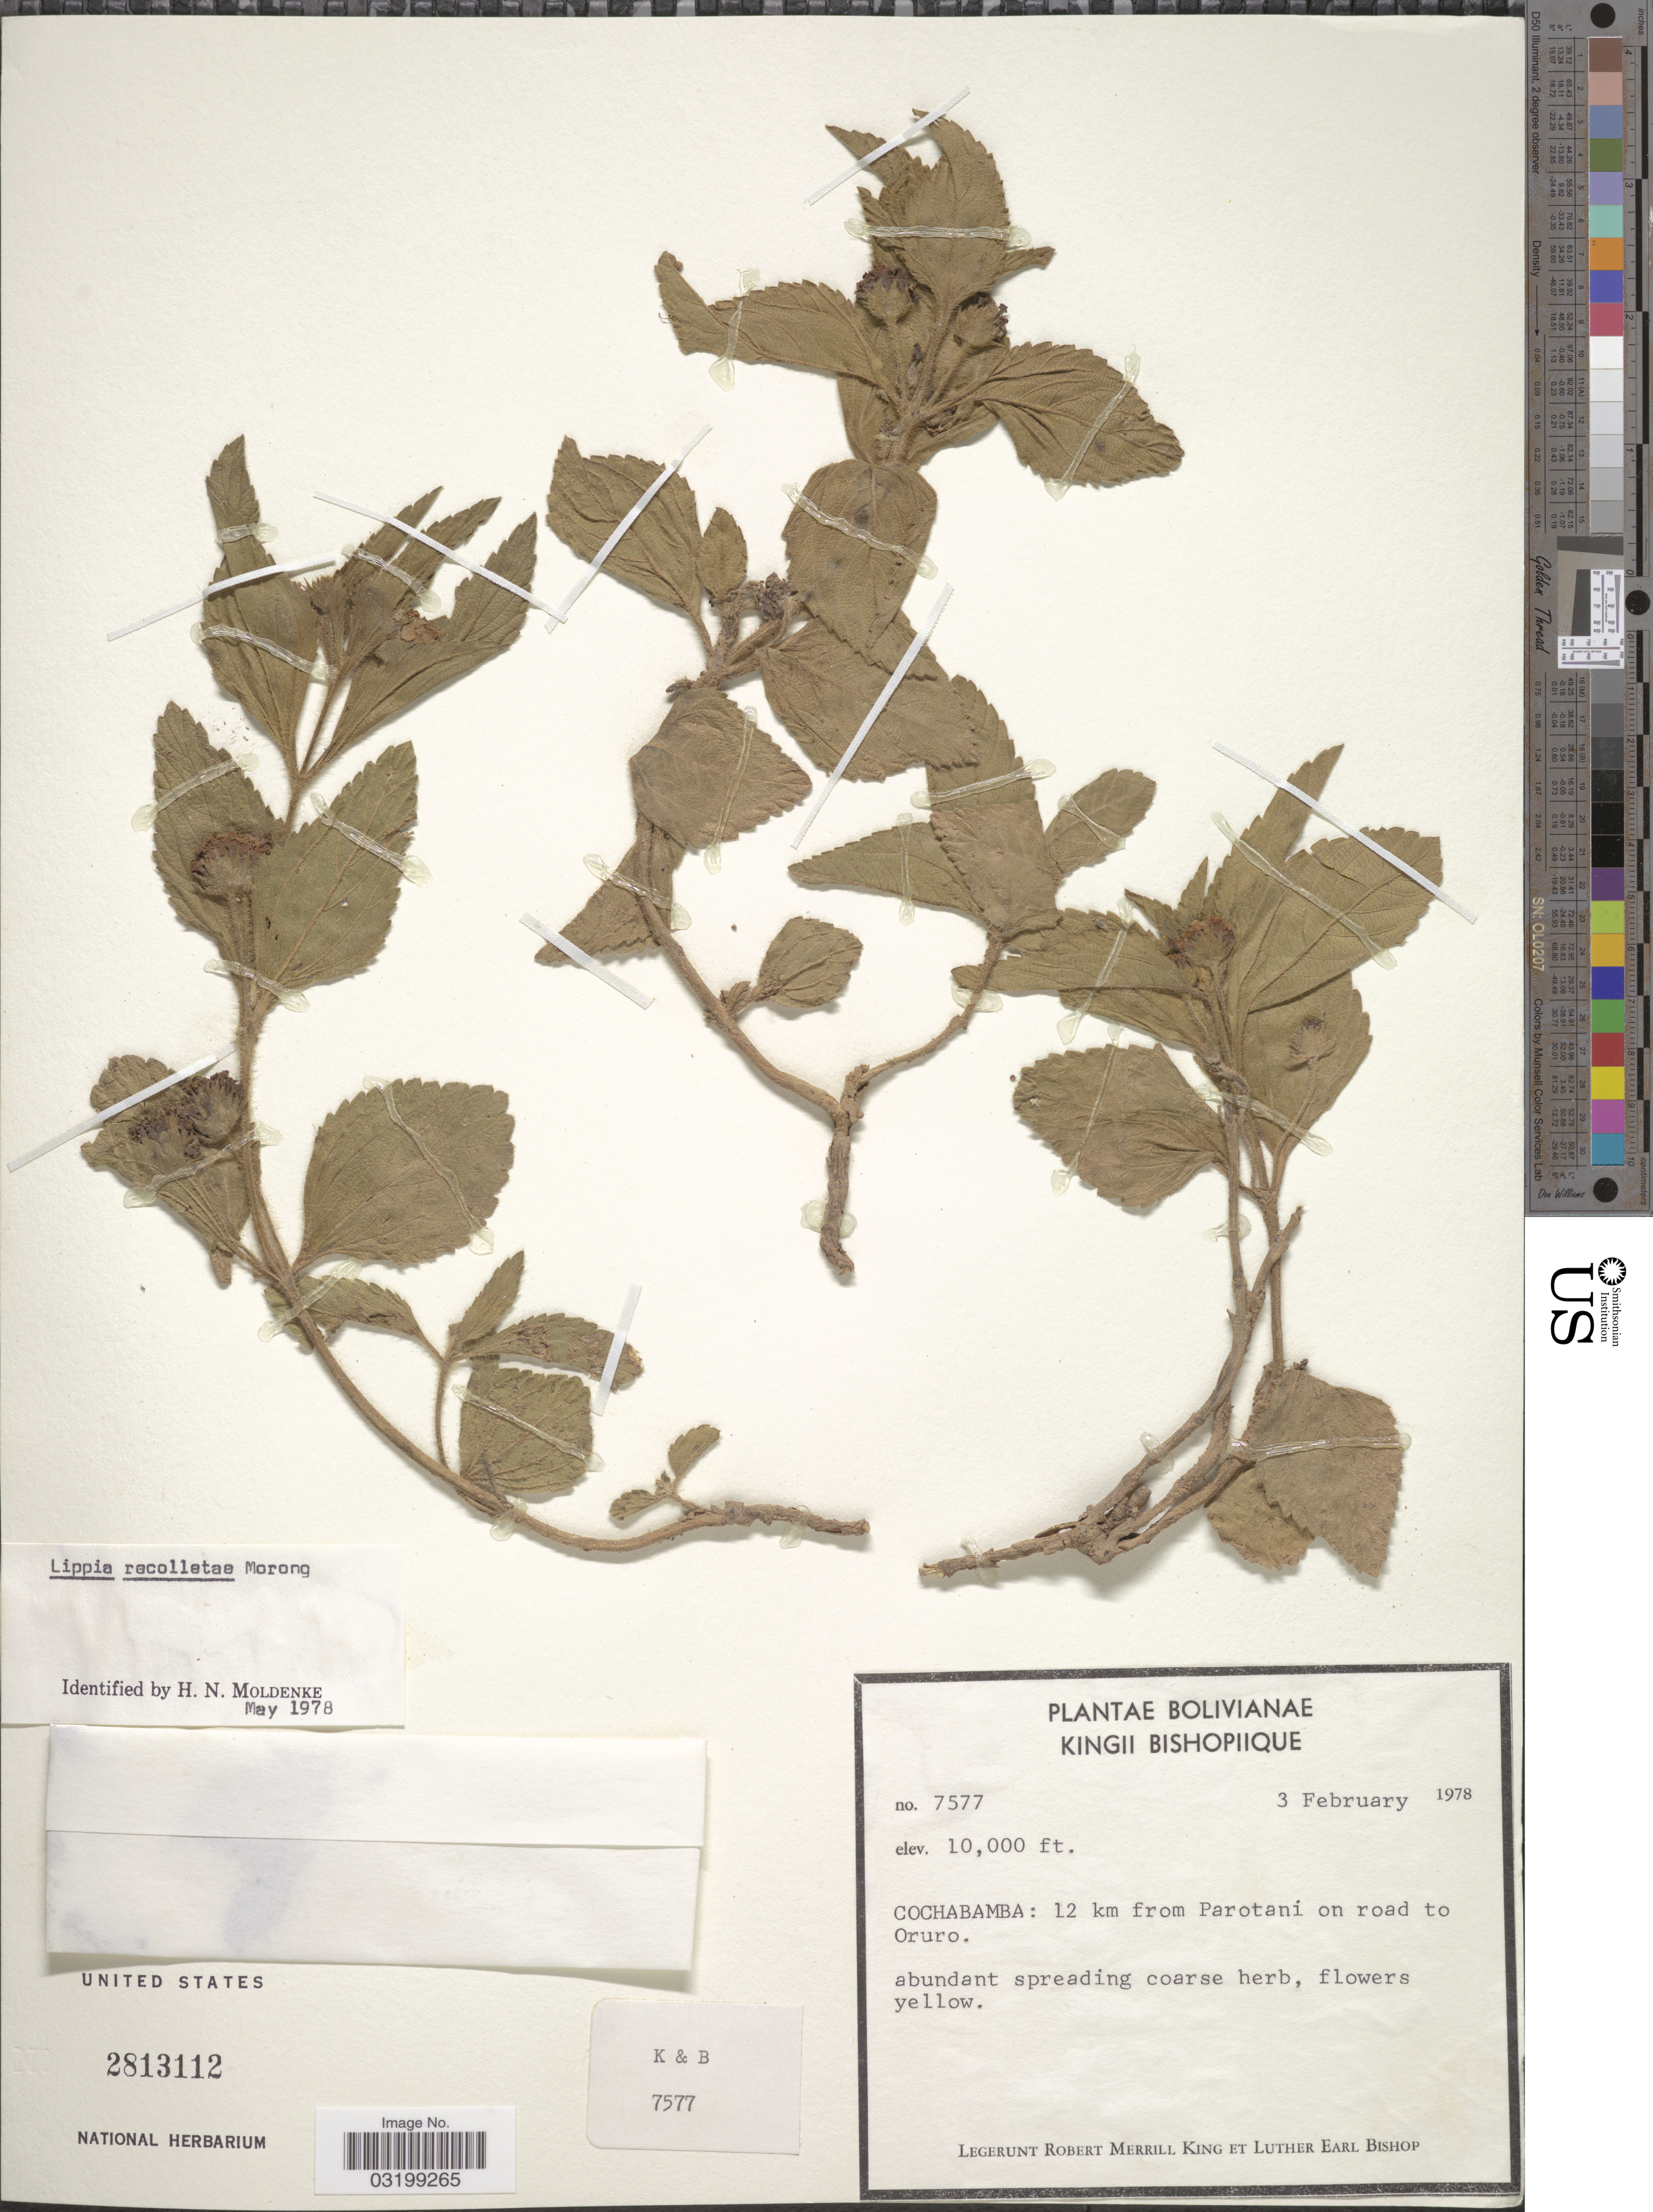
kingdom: Plantae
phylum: Tracheophyta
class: Magnoliopsida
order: Lamiales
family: Verbenaceae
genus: Lippia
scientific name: Lippia recolletae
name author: Morong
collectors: R. M. King & L. E. Bishop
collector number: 7577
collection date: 1978-02-03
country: Bolivia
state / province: Cochabamba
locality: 12 km from Parotani on road to Oruro.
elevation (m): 3048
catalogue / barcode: US 2813112